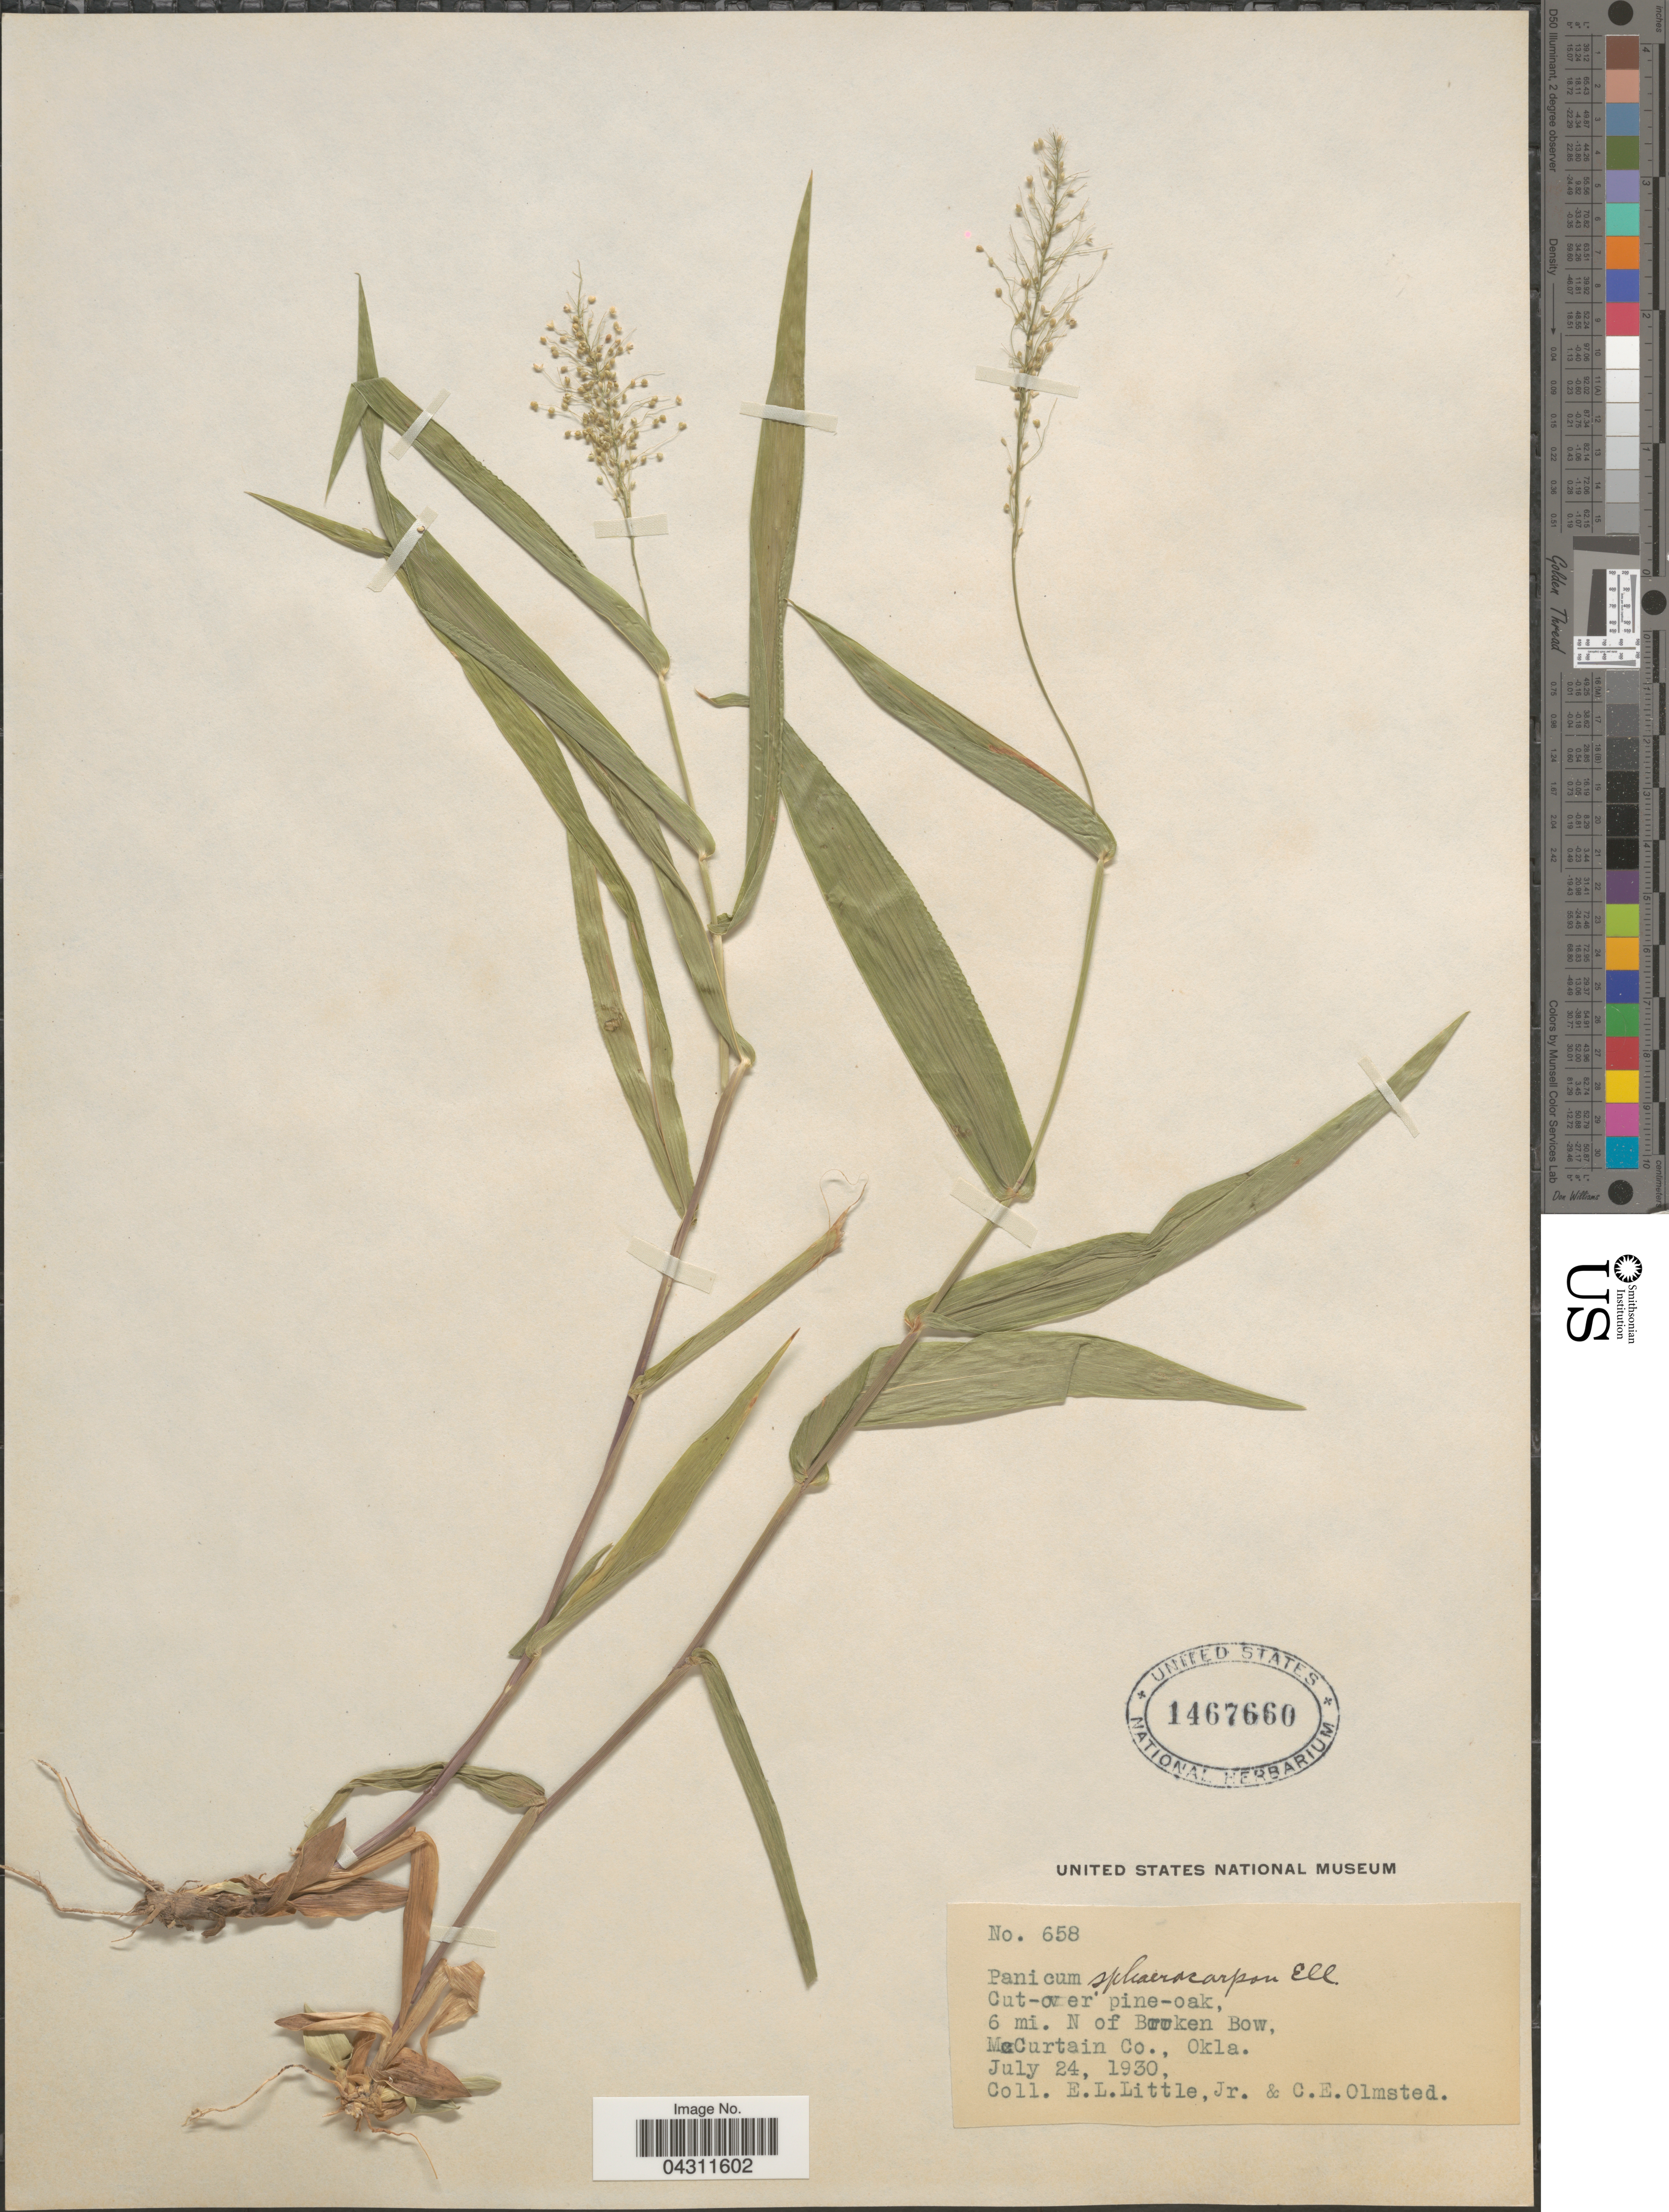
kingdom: Plantae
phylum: Tracheophyta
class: Liliopsida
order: Poales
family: Poaceae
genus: Dichanthelium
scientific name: Dichanthelium strigosum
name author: (Muhl. ex Elliott) Freckmann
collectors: E. L. Little & C. Olmsted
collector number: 658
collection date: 1930-07-24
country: United States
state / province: Oklahoma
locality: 6 mi. N of Brooken Bow, McCurtain Co.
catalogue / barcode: US 1467660